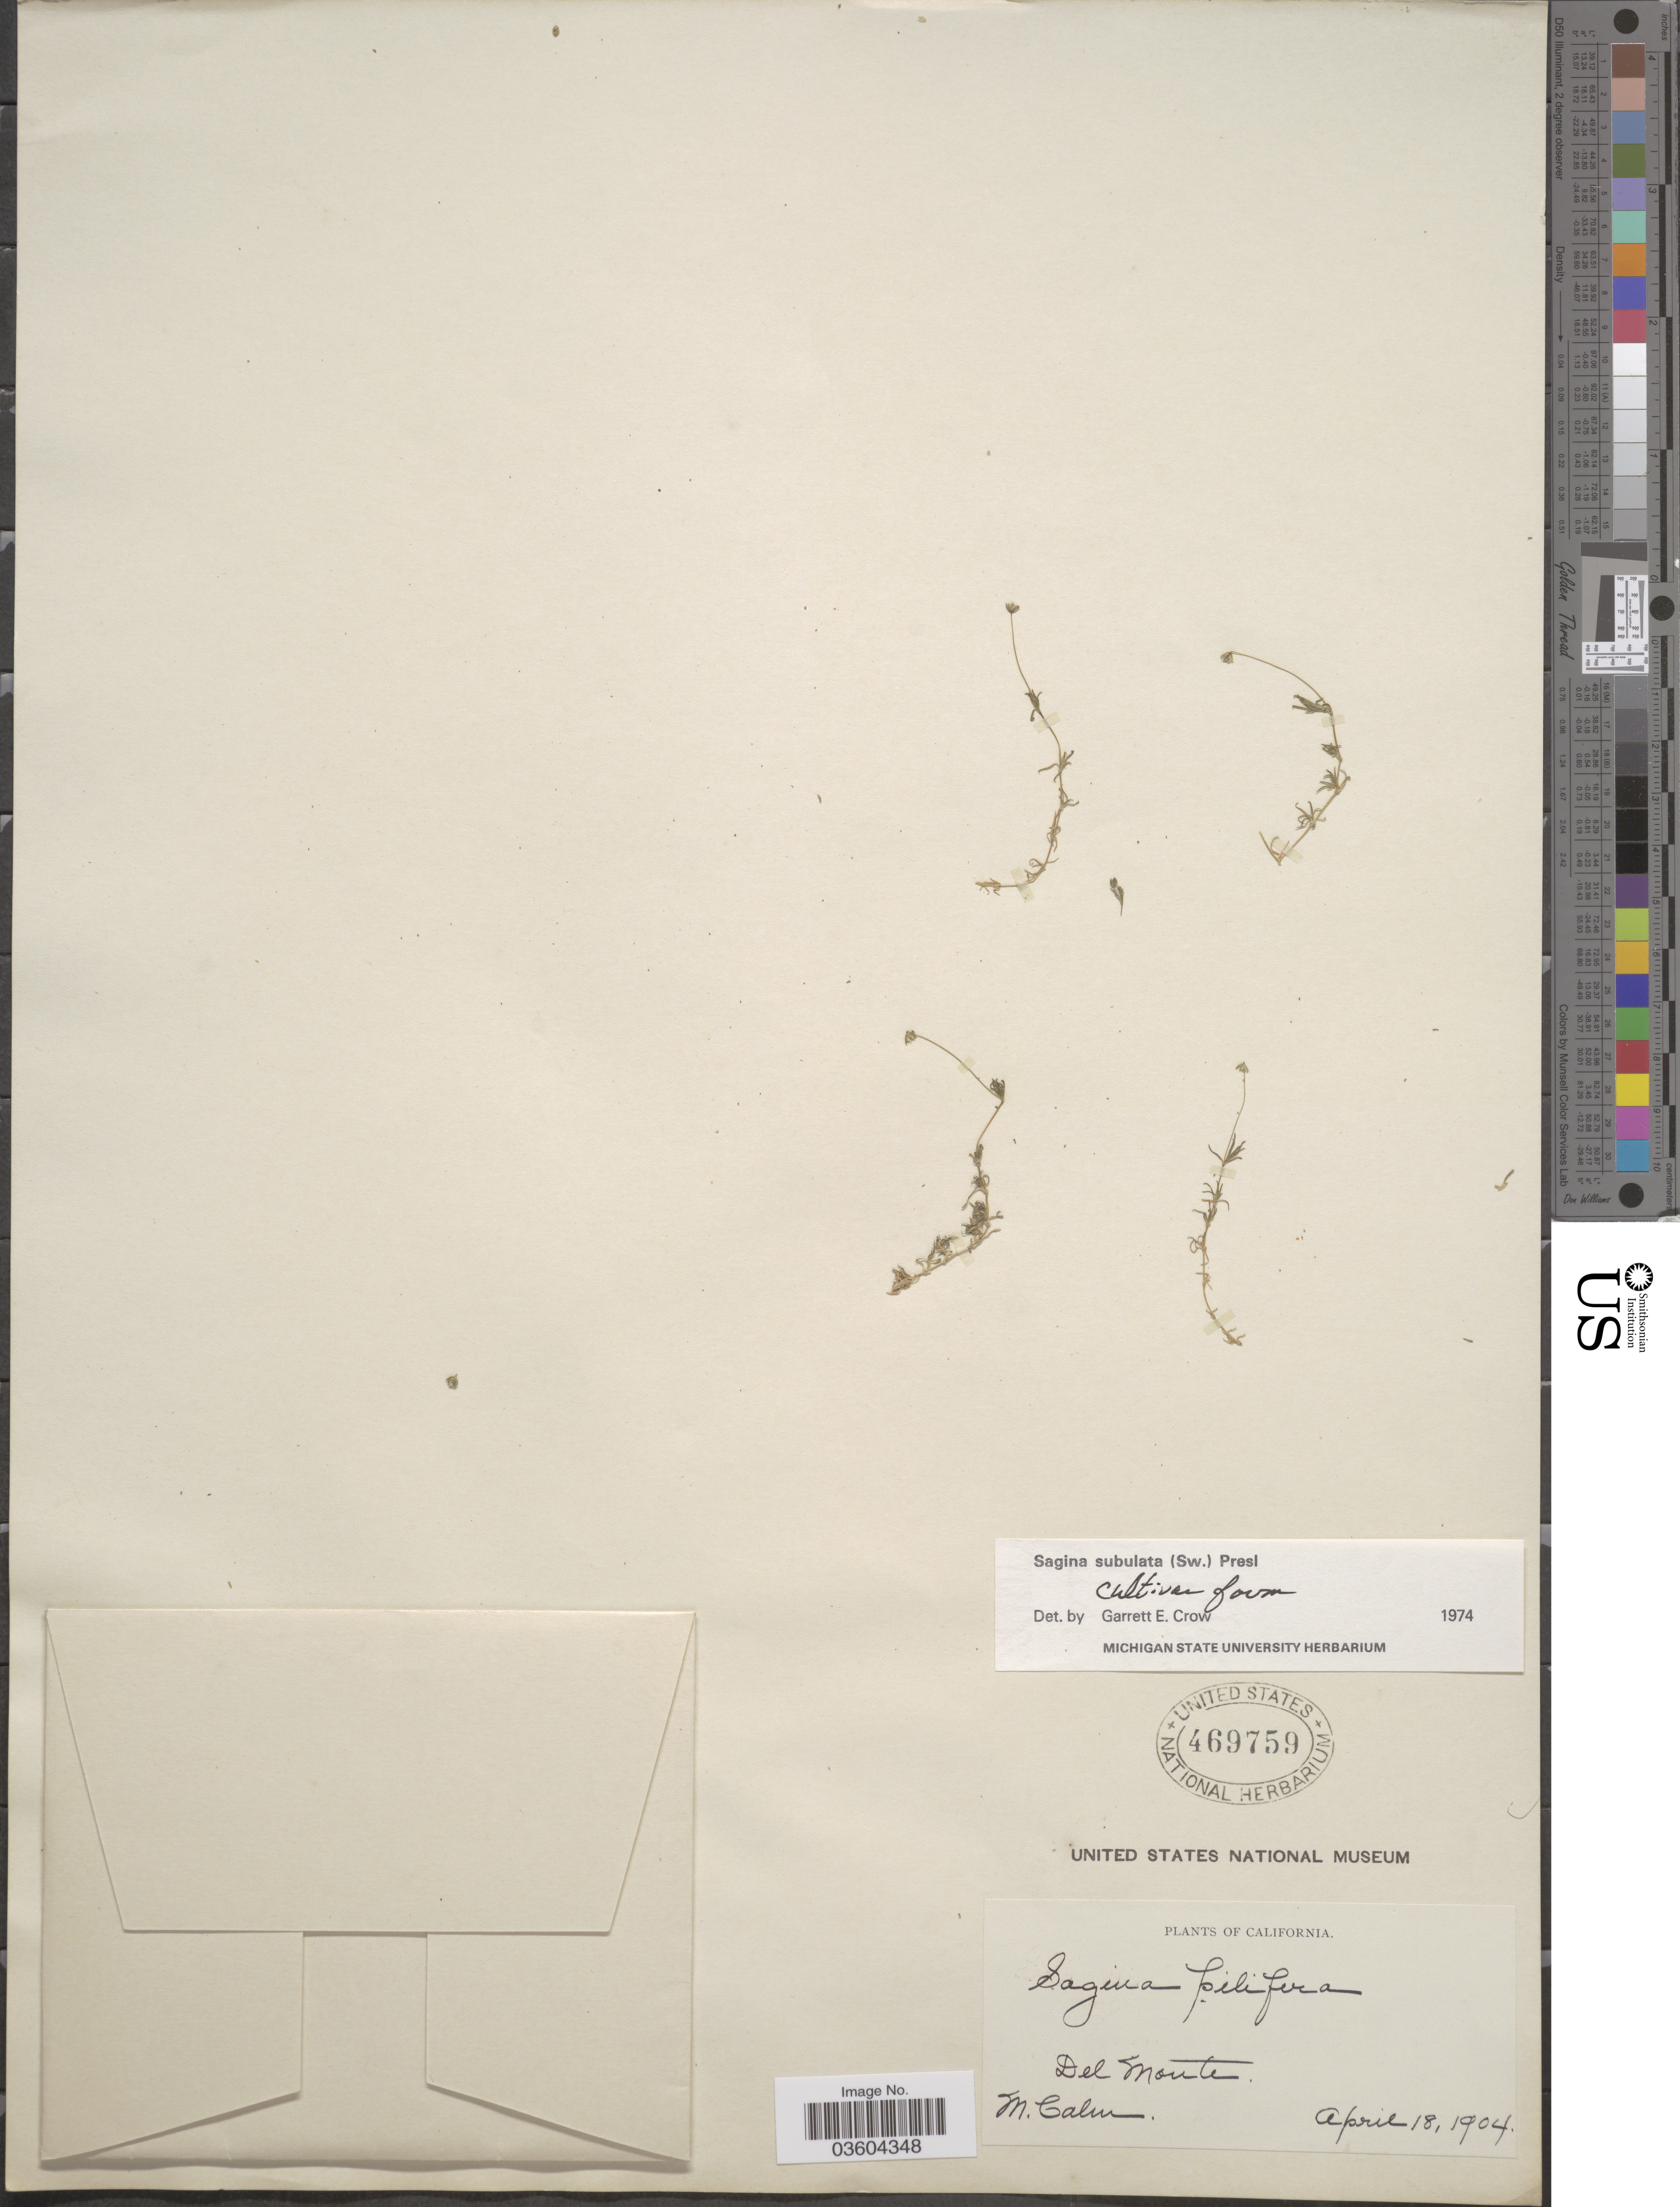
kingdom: Plantae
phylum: Tracheophyta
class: Magnoliopsida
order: Caryophyllales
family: Caryophyllaceae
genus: Sagina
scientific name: Sagina subulata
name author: (Sw.) C. Presl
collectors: M. Calm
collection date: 1904-04-18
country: United States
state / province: California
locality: Del Monte.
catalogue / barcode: US 469759